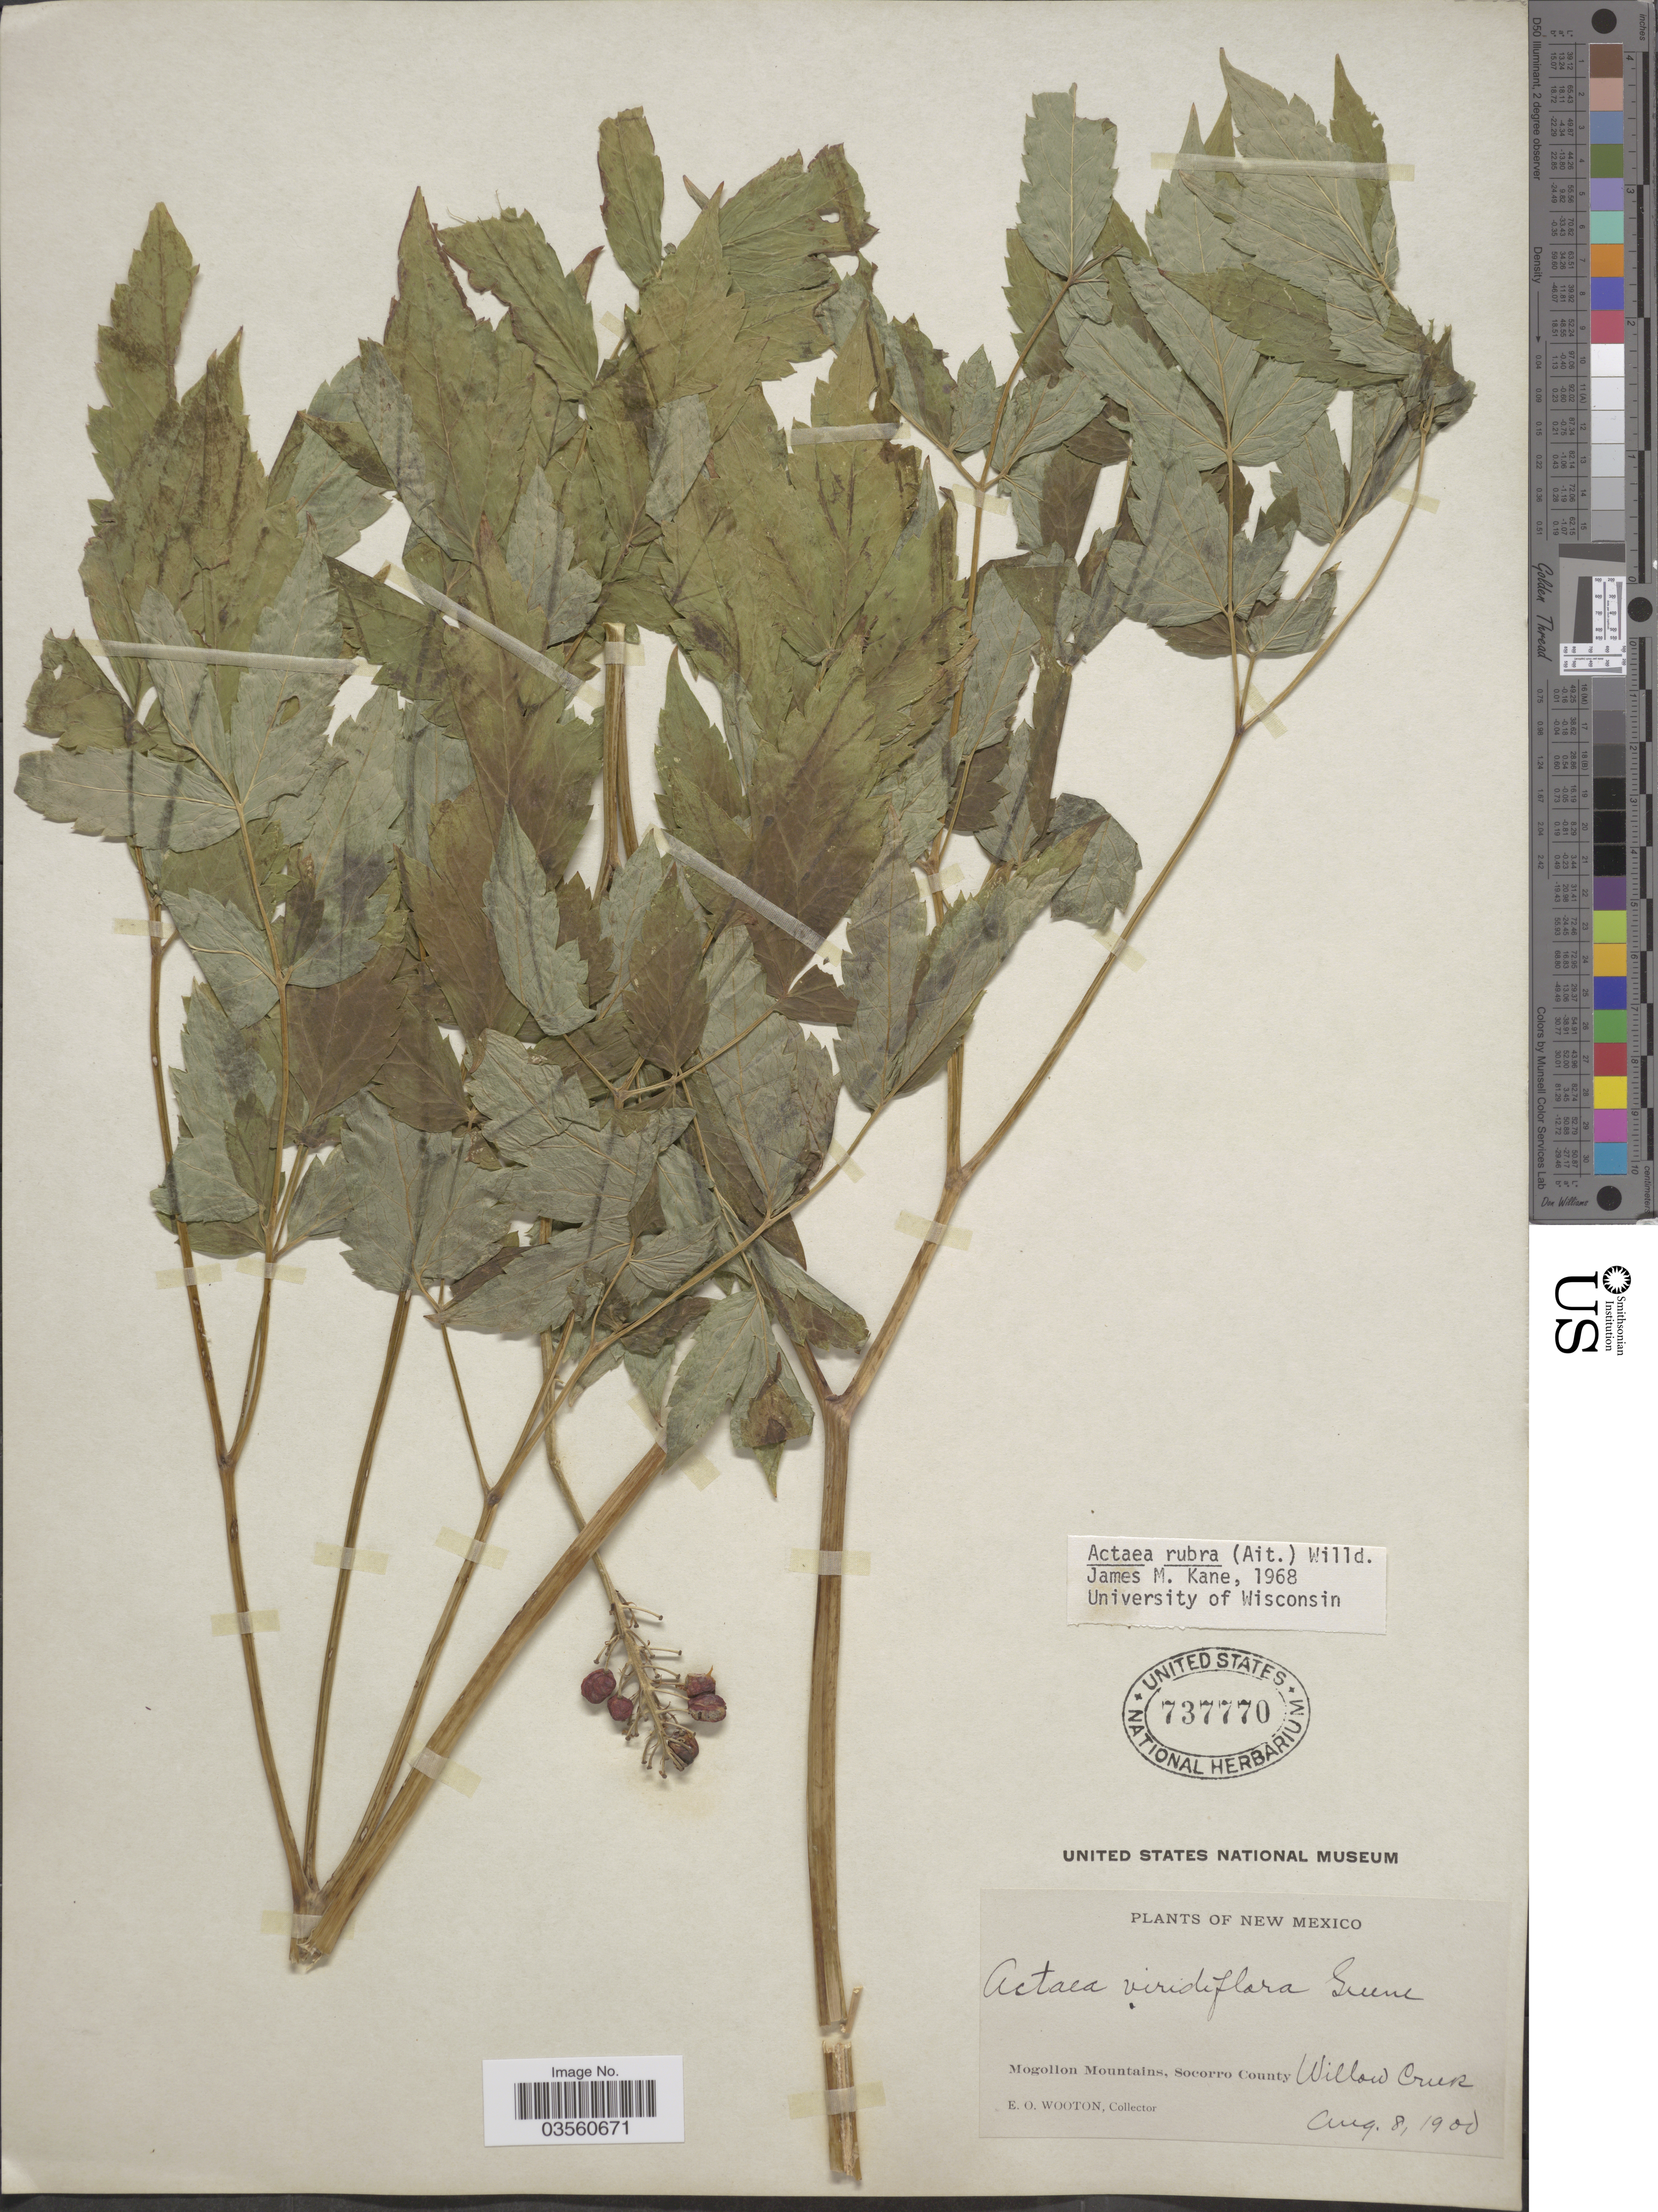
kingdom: Plantae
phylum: Tracheophyta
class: Magnoliopsida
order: Ranunculales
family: Ranunculaceae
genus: Actaea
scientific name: Actaea rubra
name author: (Aiton) Willd.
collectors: E. O. Wooton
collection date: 1900-08-08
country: United States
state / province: New Mexico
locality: Mogollon Mountains, Socorro County. Willow Creek.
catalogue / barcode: US 737770